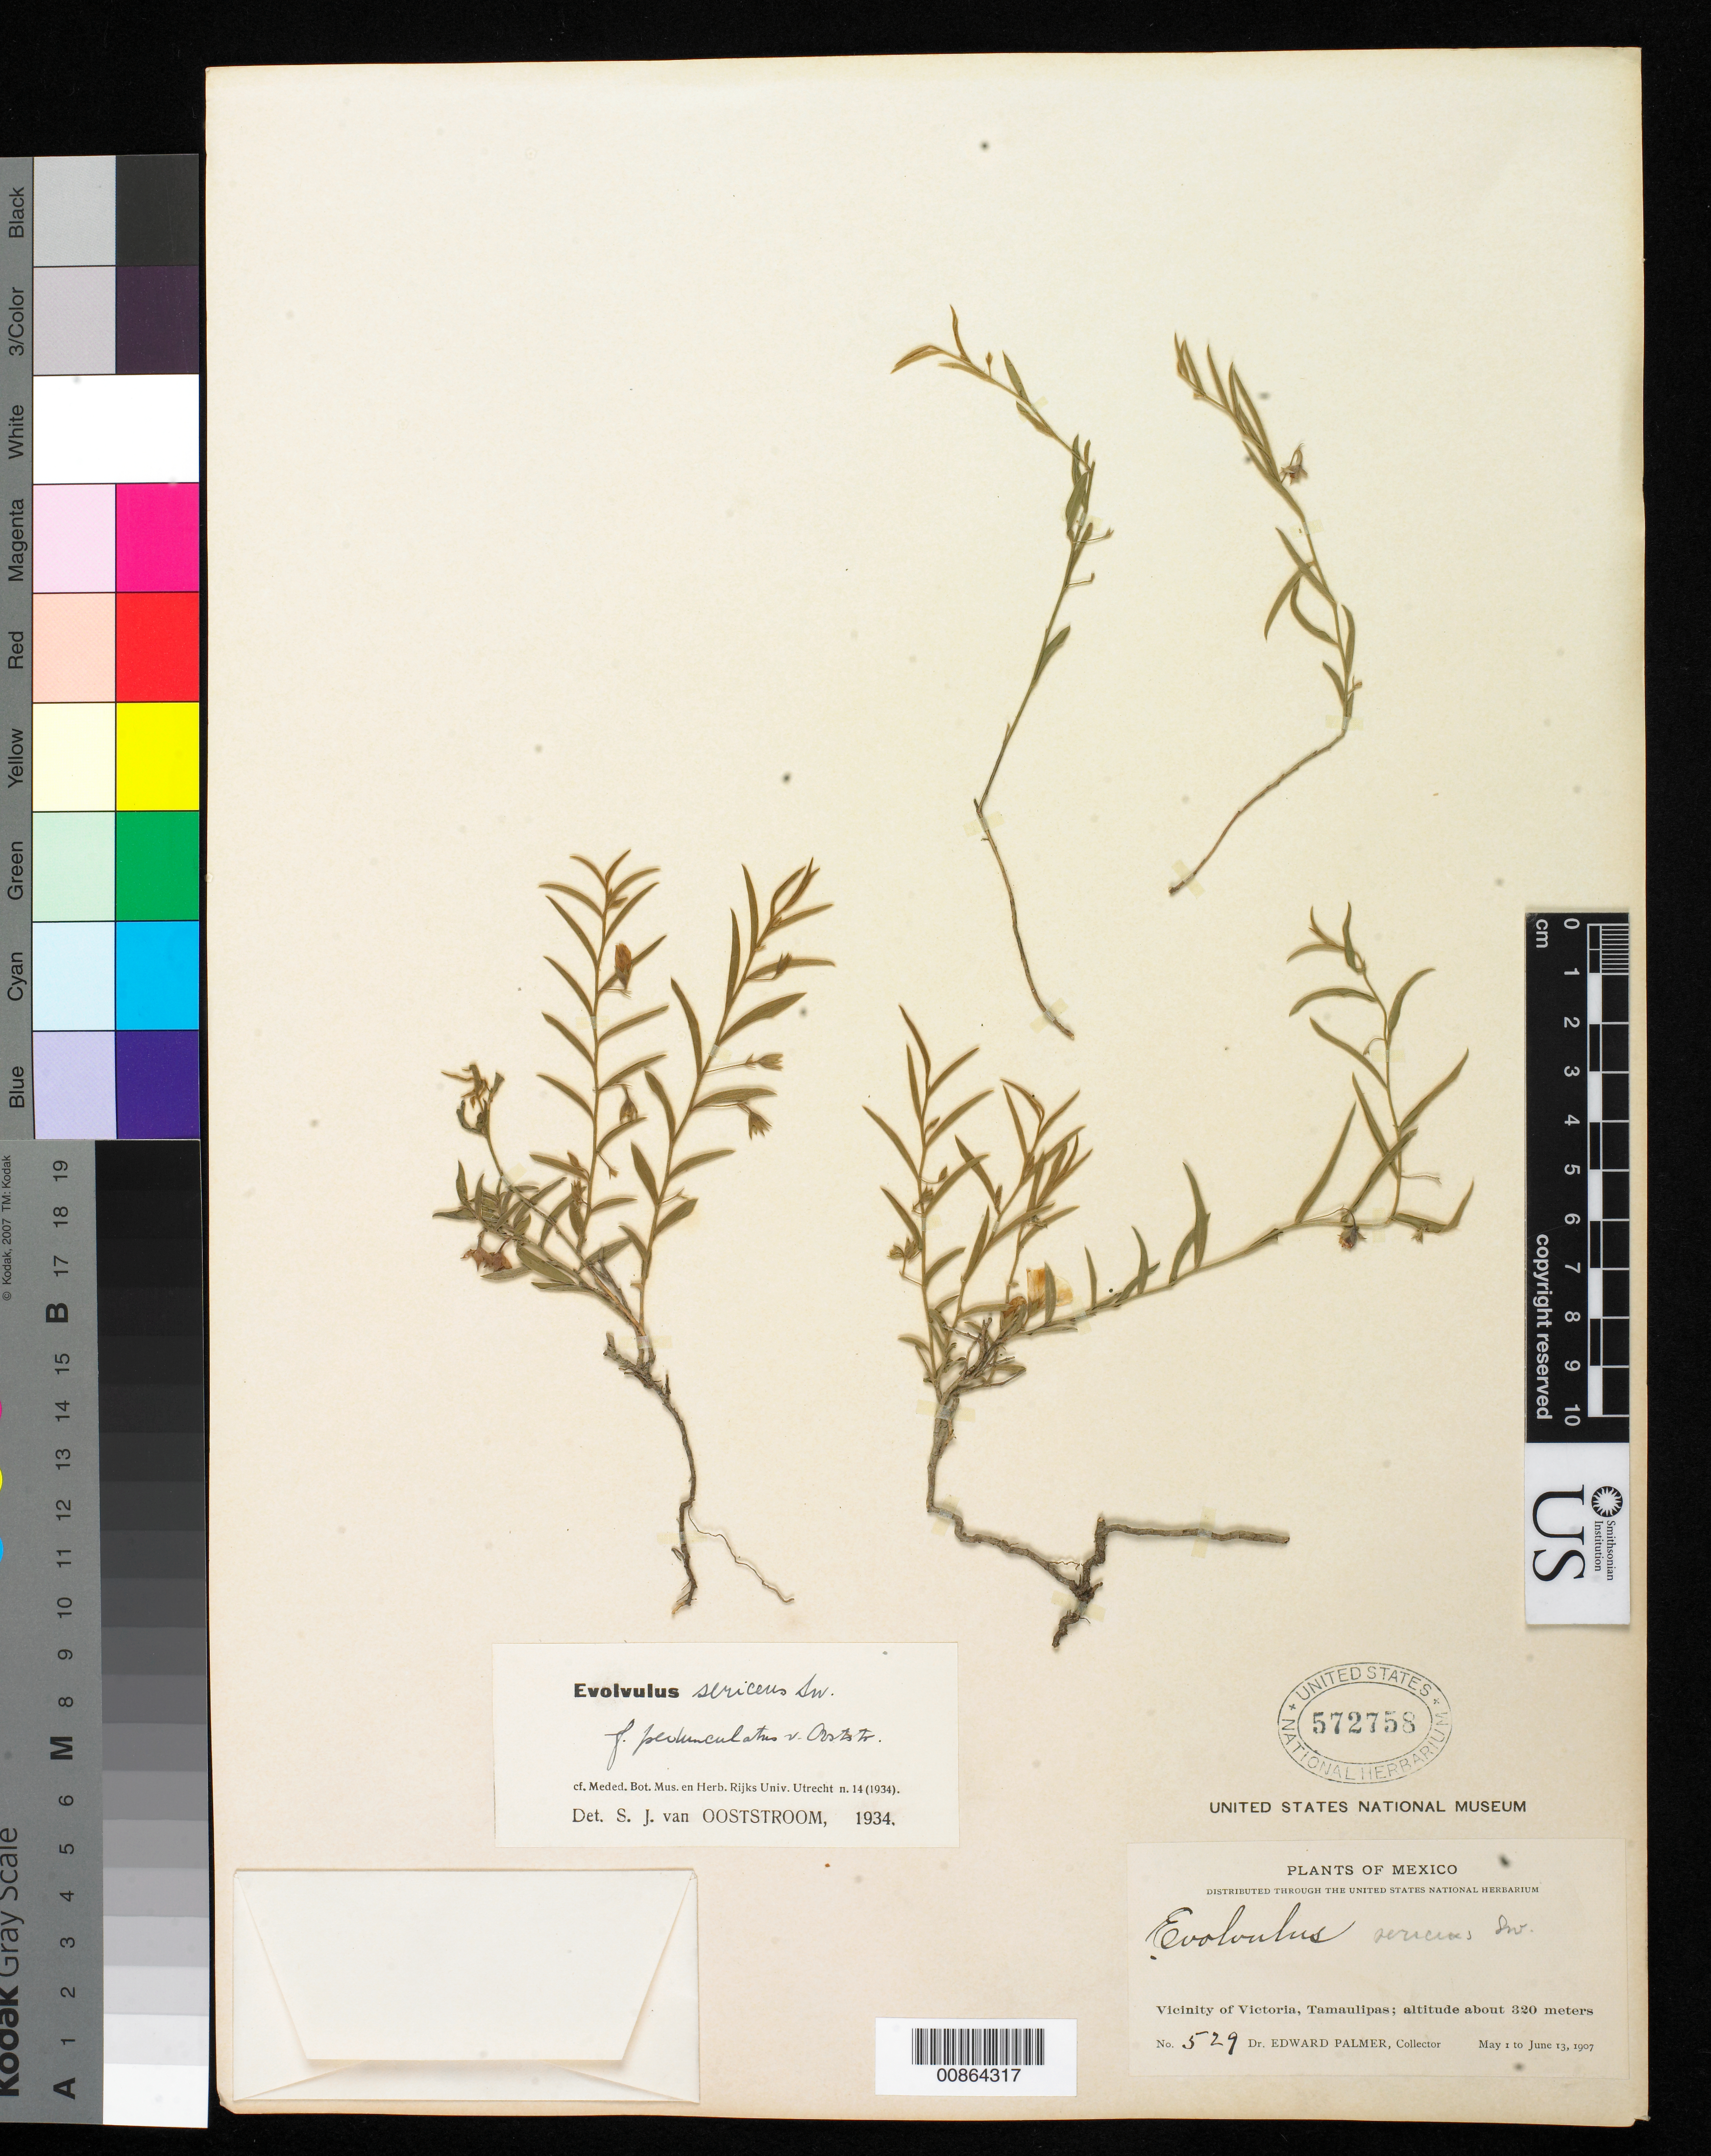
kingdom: Plantae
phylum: Tracheophyta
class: Magnoliopsida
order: Solanales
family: Convolvulaceae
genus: Evolvulus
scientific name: Evolvulus sericeus var. cymosus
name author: R.T. Harms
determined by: Harms, R. T.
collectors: E. Palmer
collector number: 529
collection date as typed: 01 May 1907 to 13 Jun 1907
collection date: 1907-05-01/1907-06-13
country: Mexico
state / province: Tamaulipas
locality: Vicinity of Victoria.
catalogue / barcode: US 572758